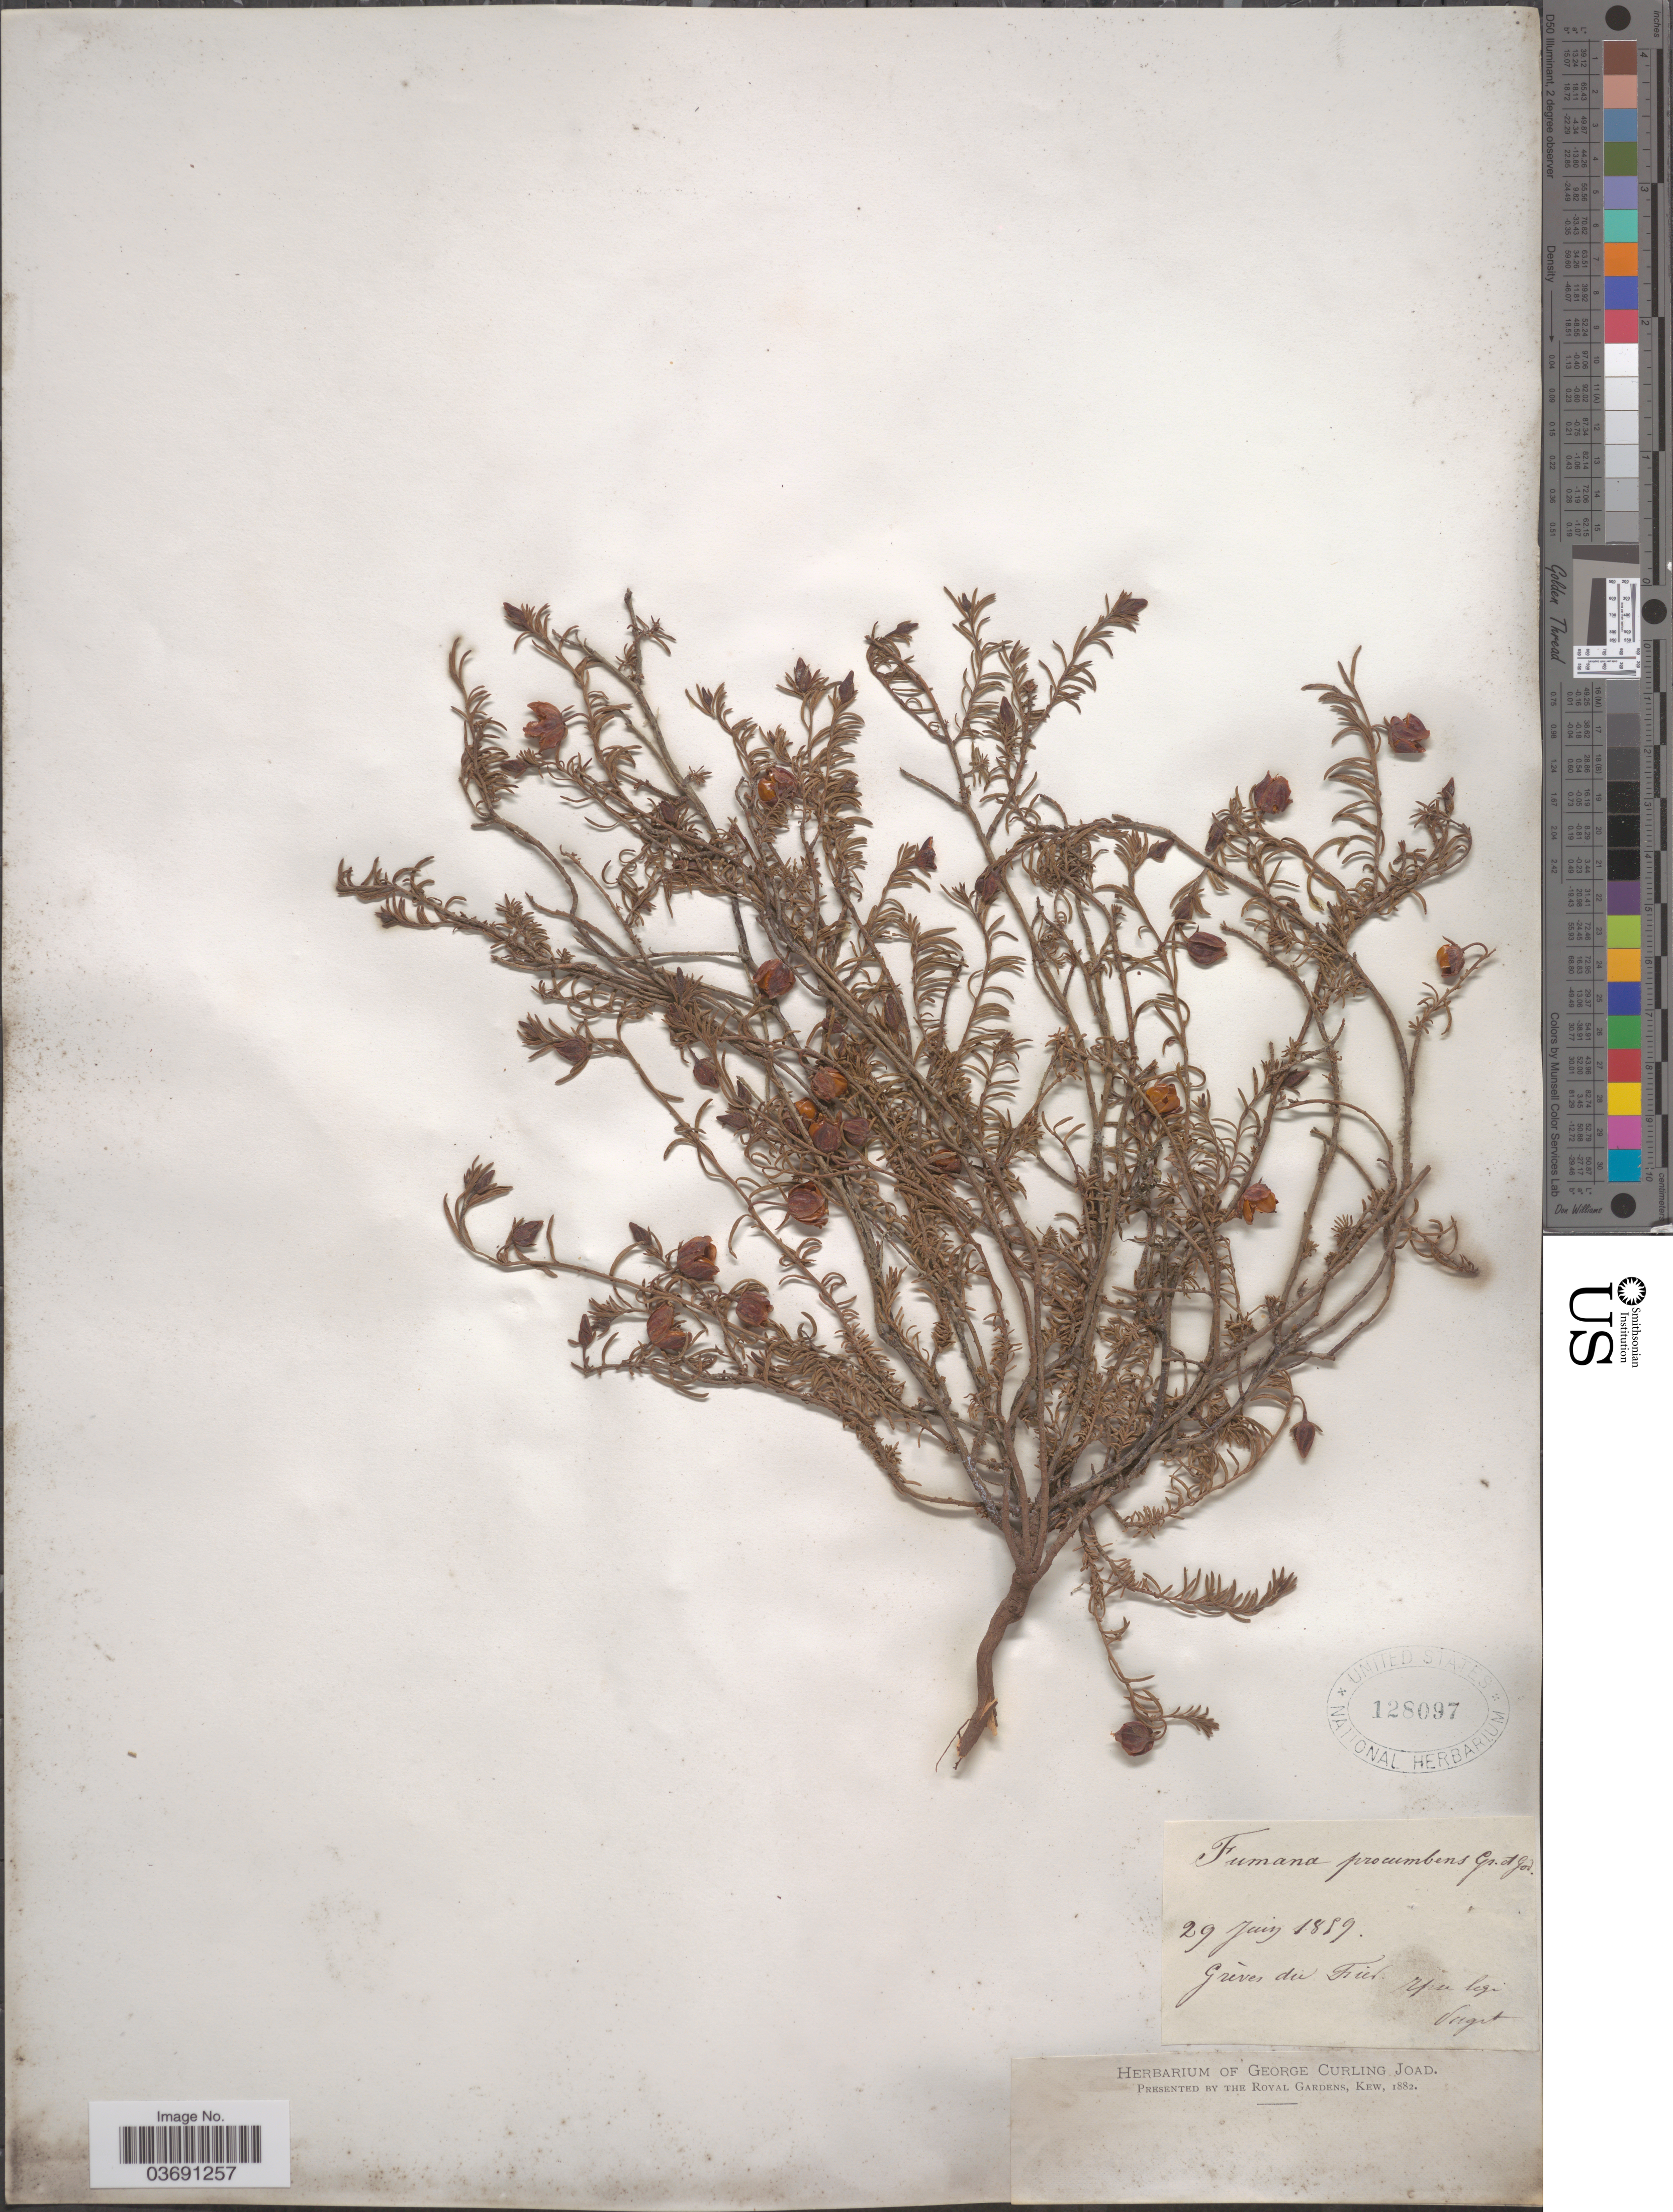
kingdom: Plantae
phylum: Tracheophyta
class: Magnoliopsida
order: Malvales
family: Cistaceae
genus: Fumana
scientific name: Fumana procumbens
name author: (Dunal) Gren. & Godr.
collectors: -. Puget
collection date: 1859-06-29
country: France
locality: Grèves du Fier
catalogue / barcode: US 128097